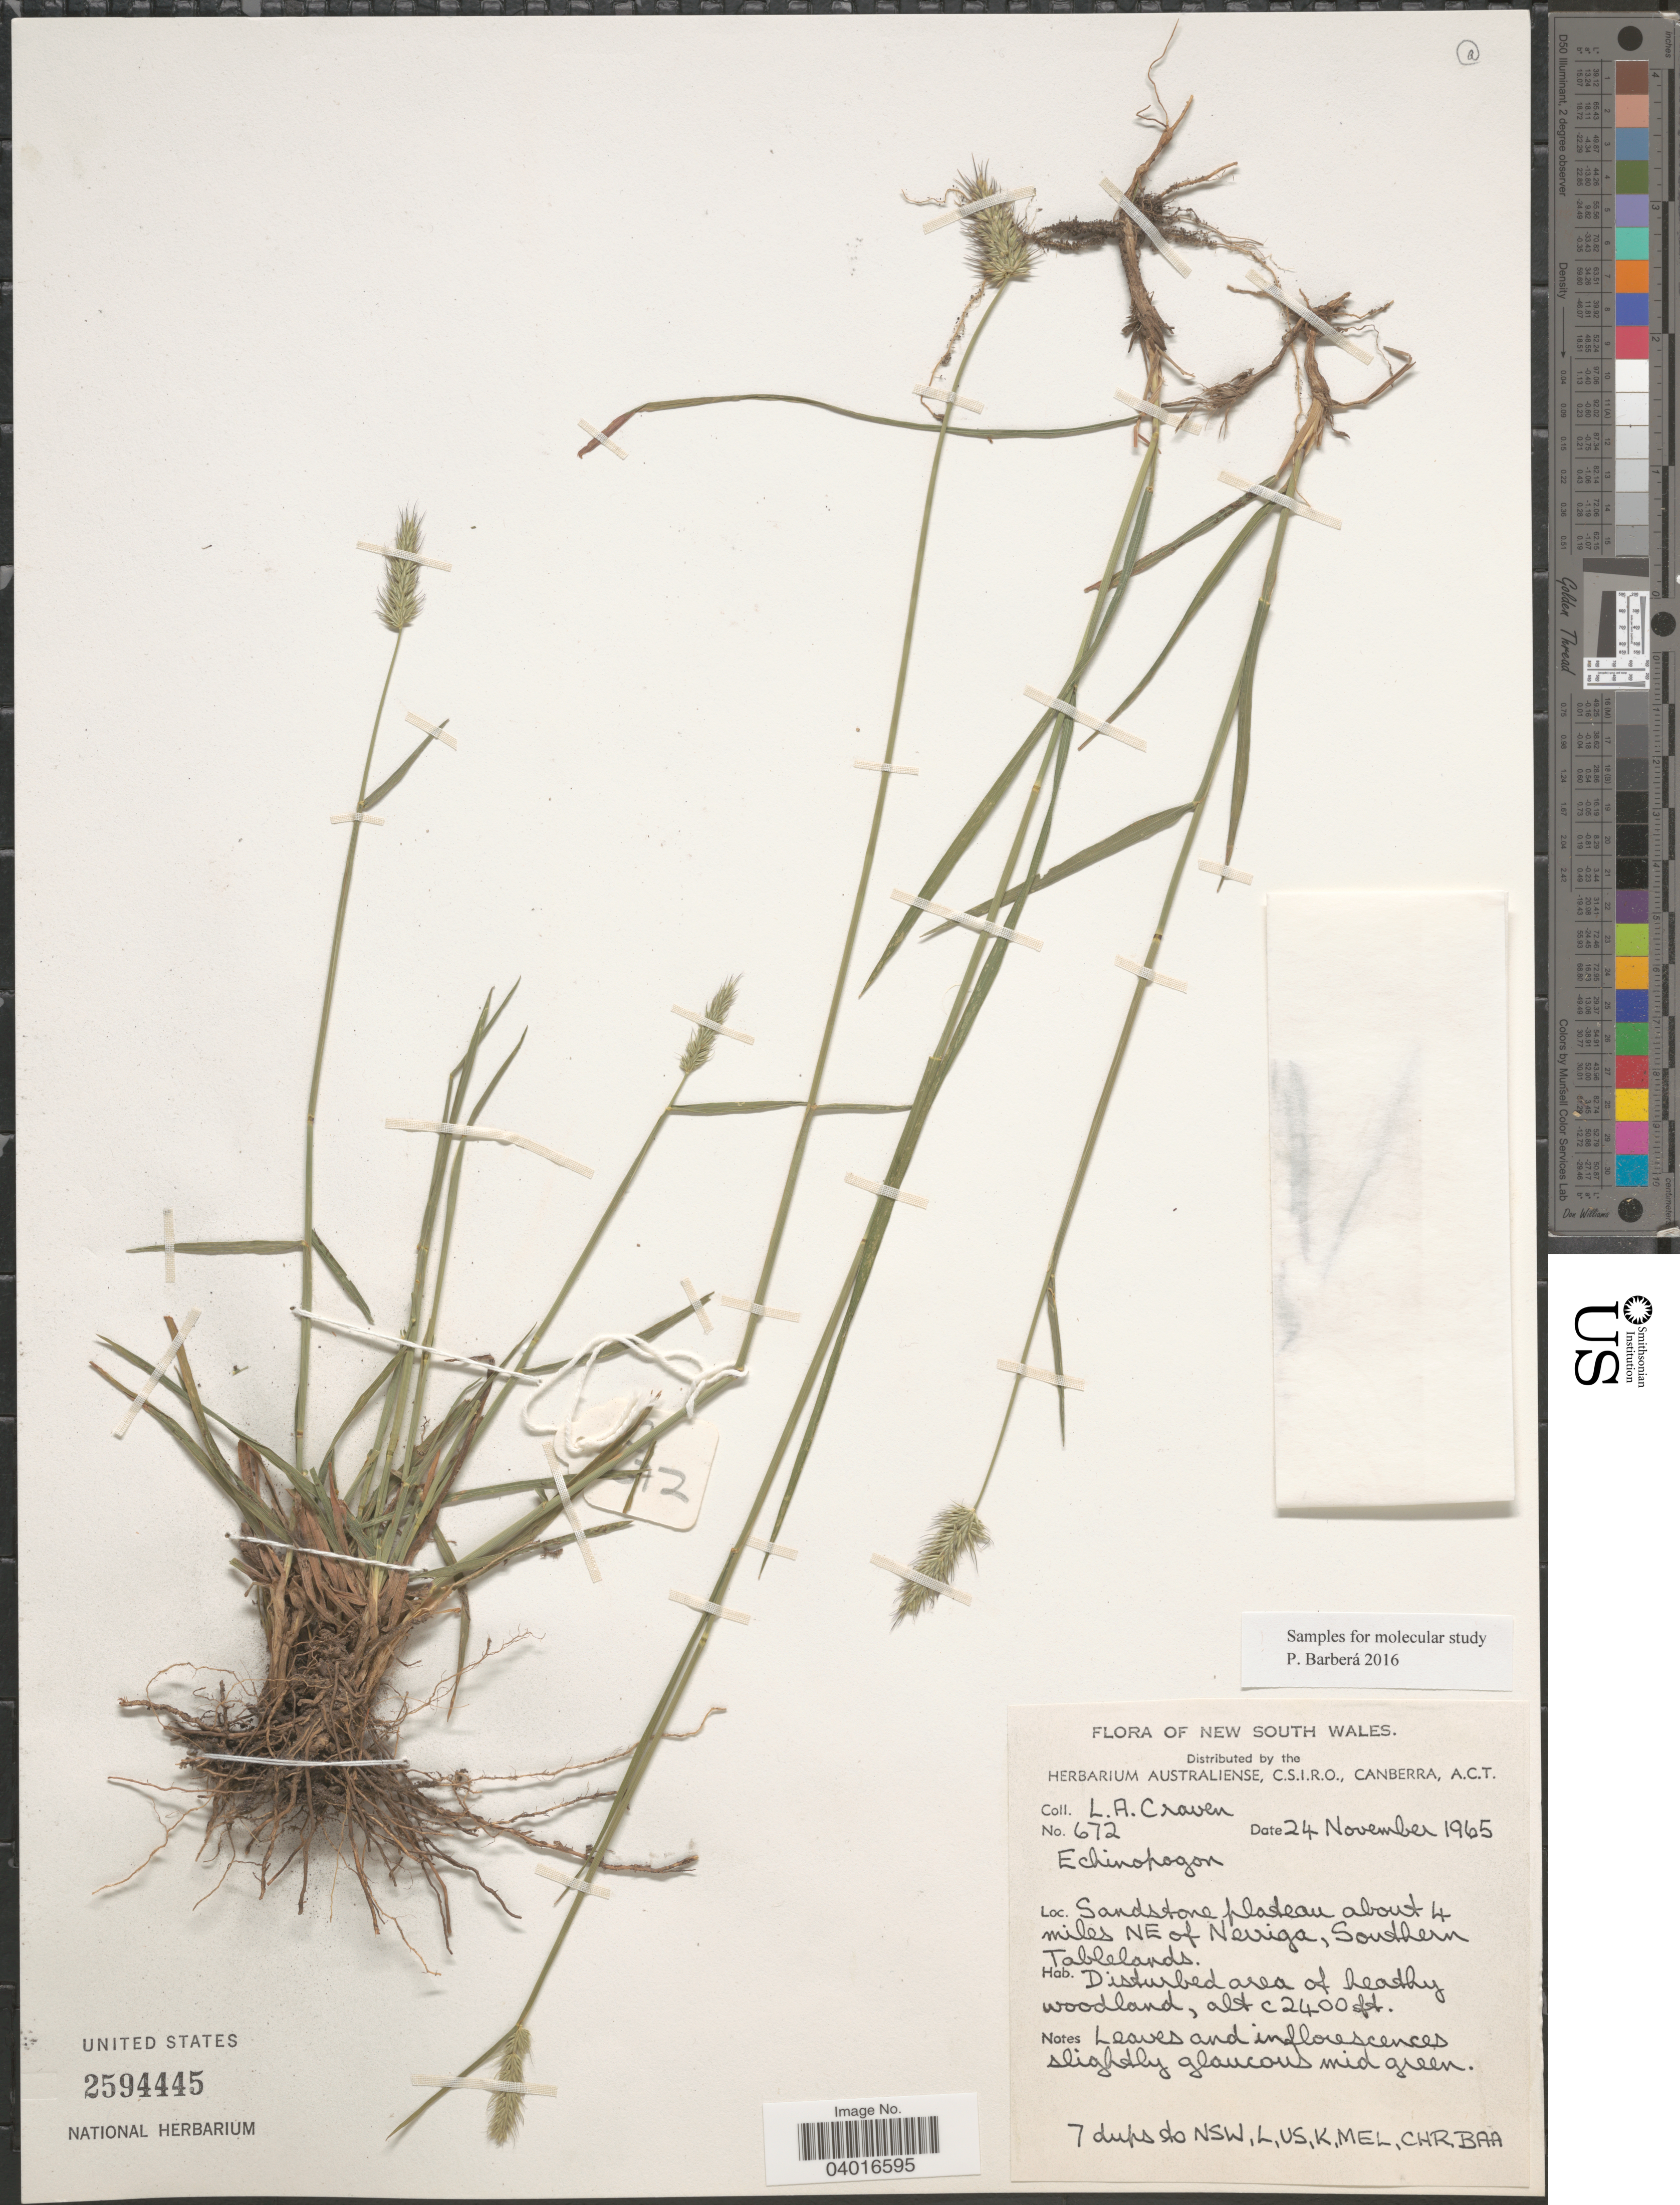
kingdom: Plantae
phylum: Tracheophyta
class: Liliopsida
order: Poales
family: Poaceae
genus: Muhlenbergia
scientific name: Muhlenbergia trichopodes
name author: (Elliot) Chapm.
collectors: L. A. Craven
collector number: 672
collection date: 1965-11-24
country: Australia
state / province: New South Wales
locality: Sandstone plateau about 4 miles NE of Nerriga, Southern Tablelands.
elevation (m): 732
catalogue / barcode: US 2594445